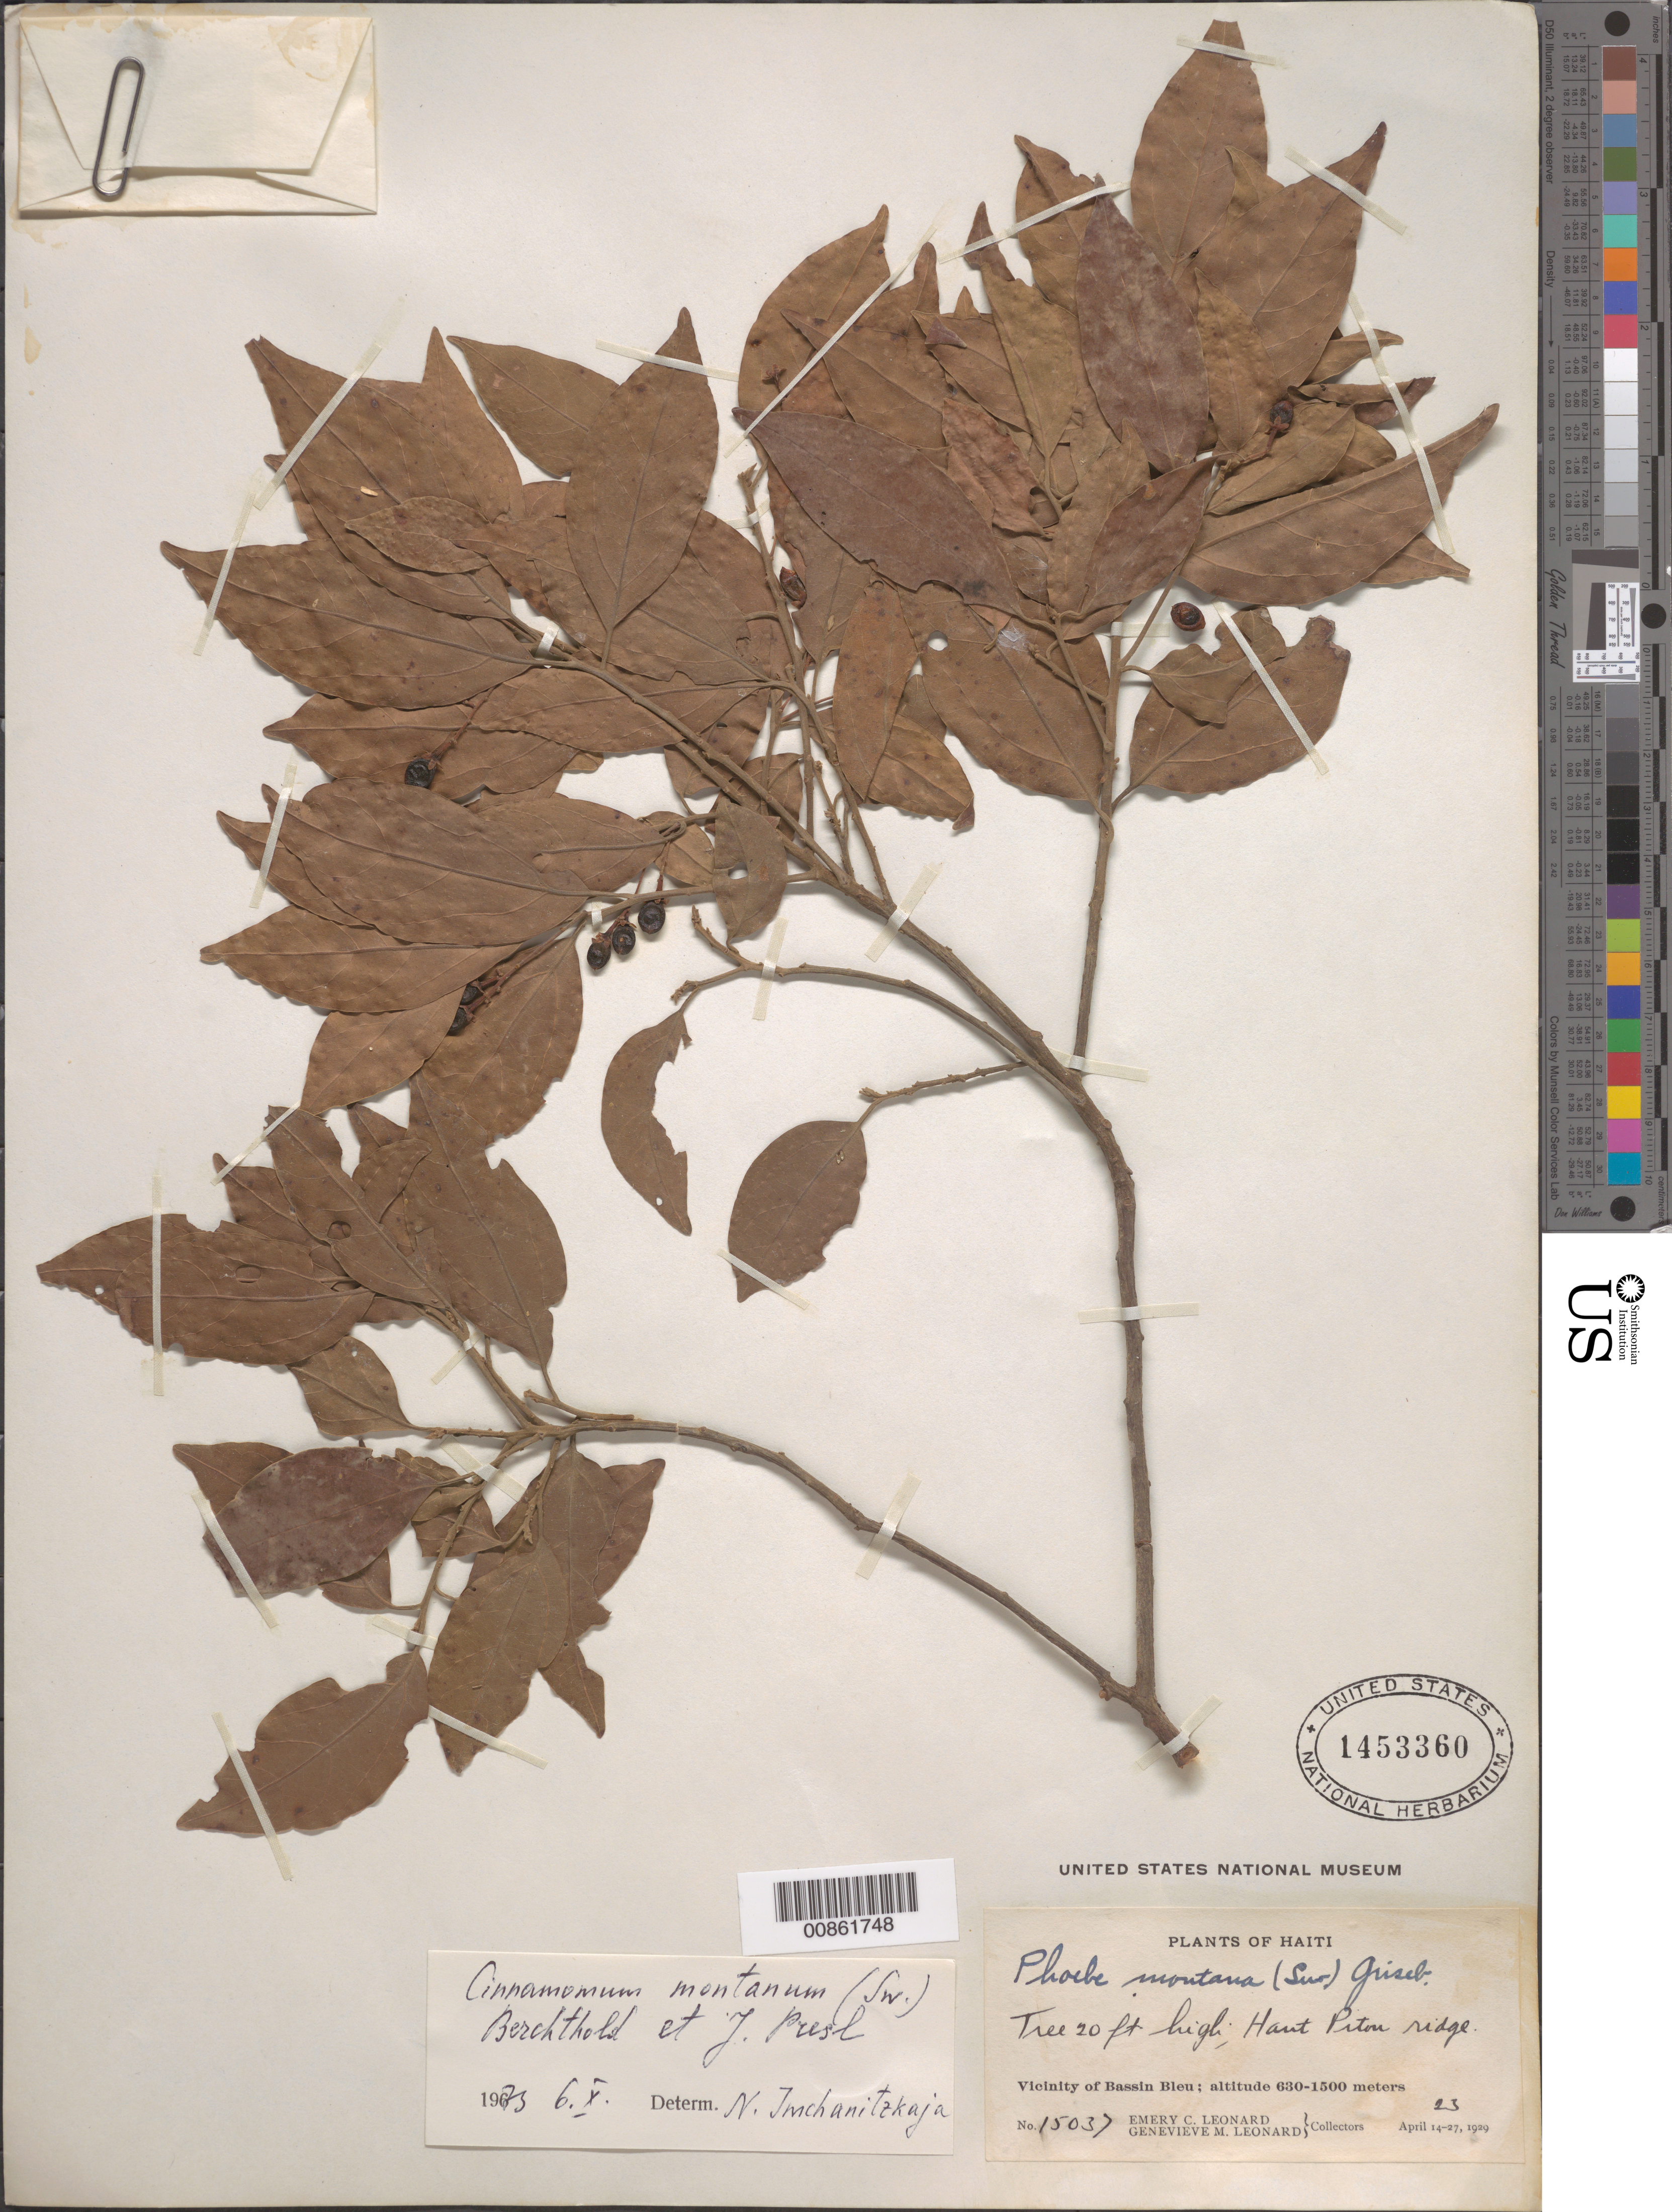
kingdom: Plantae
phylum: Tracheophyta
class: Magnoliopsida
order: Laurales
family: Lauraceae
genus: Cinnamomum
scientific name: Cinnamomum montanum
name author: (Sw.) J. Presl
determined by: Imchanitzkaja, N.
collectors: E. C. Leonard & G. M. Leonard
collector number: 15037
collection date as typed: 23 Apr 1929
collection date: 1929-04-23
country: Haiti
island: Hispaniola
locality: Vicinity of Bassin Bleu. Haut Piton ridge.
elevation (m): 630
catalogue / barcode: US 1453360